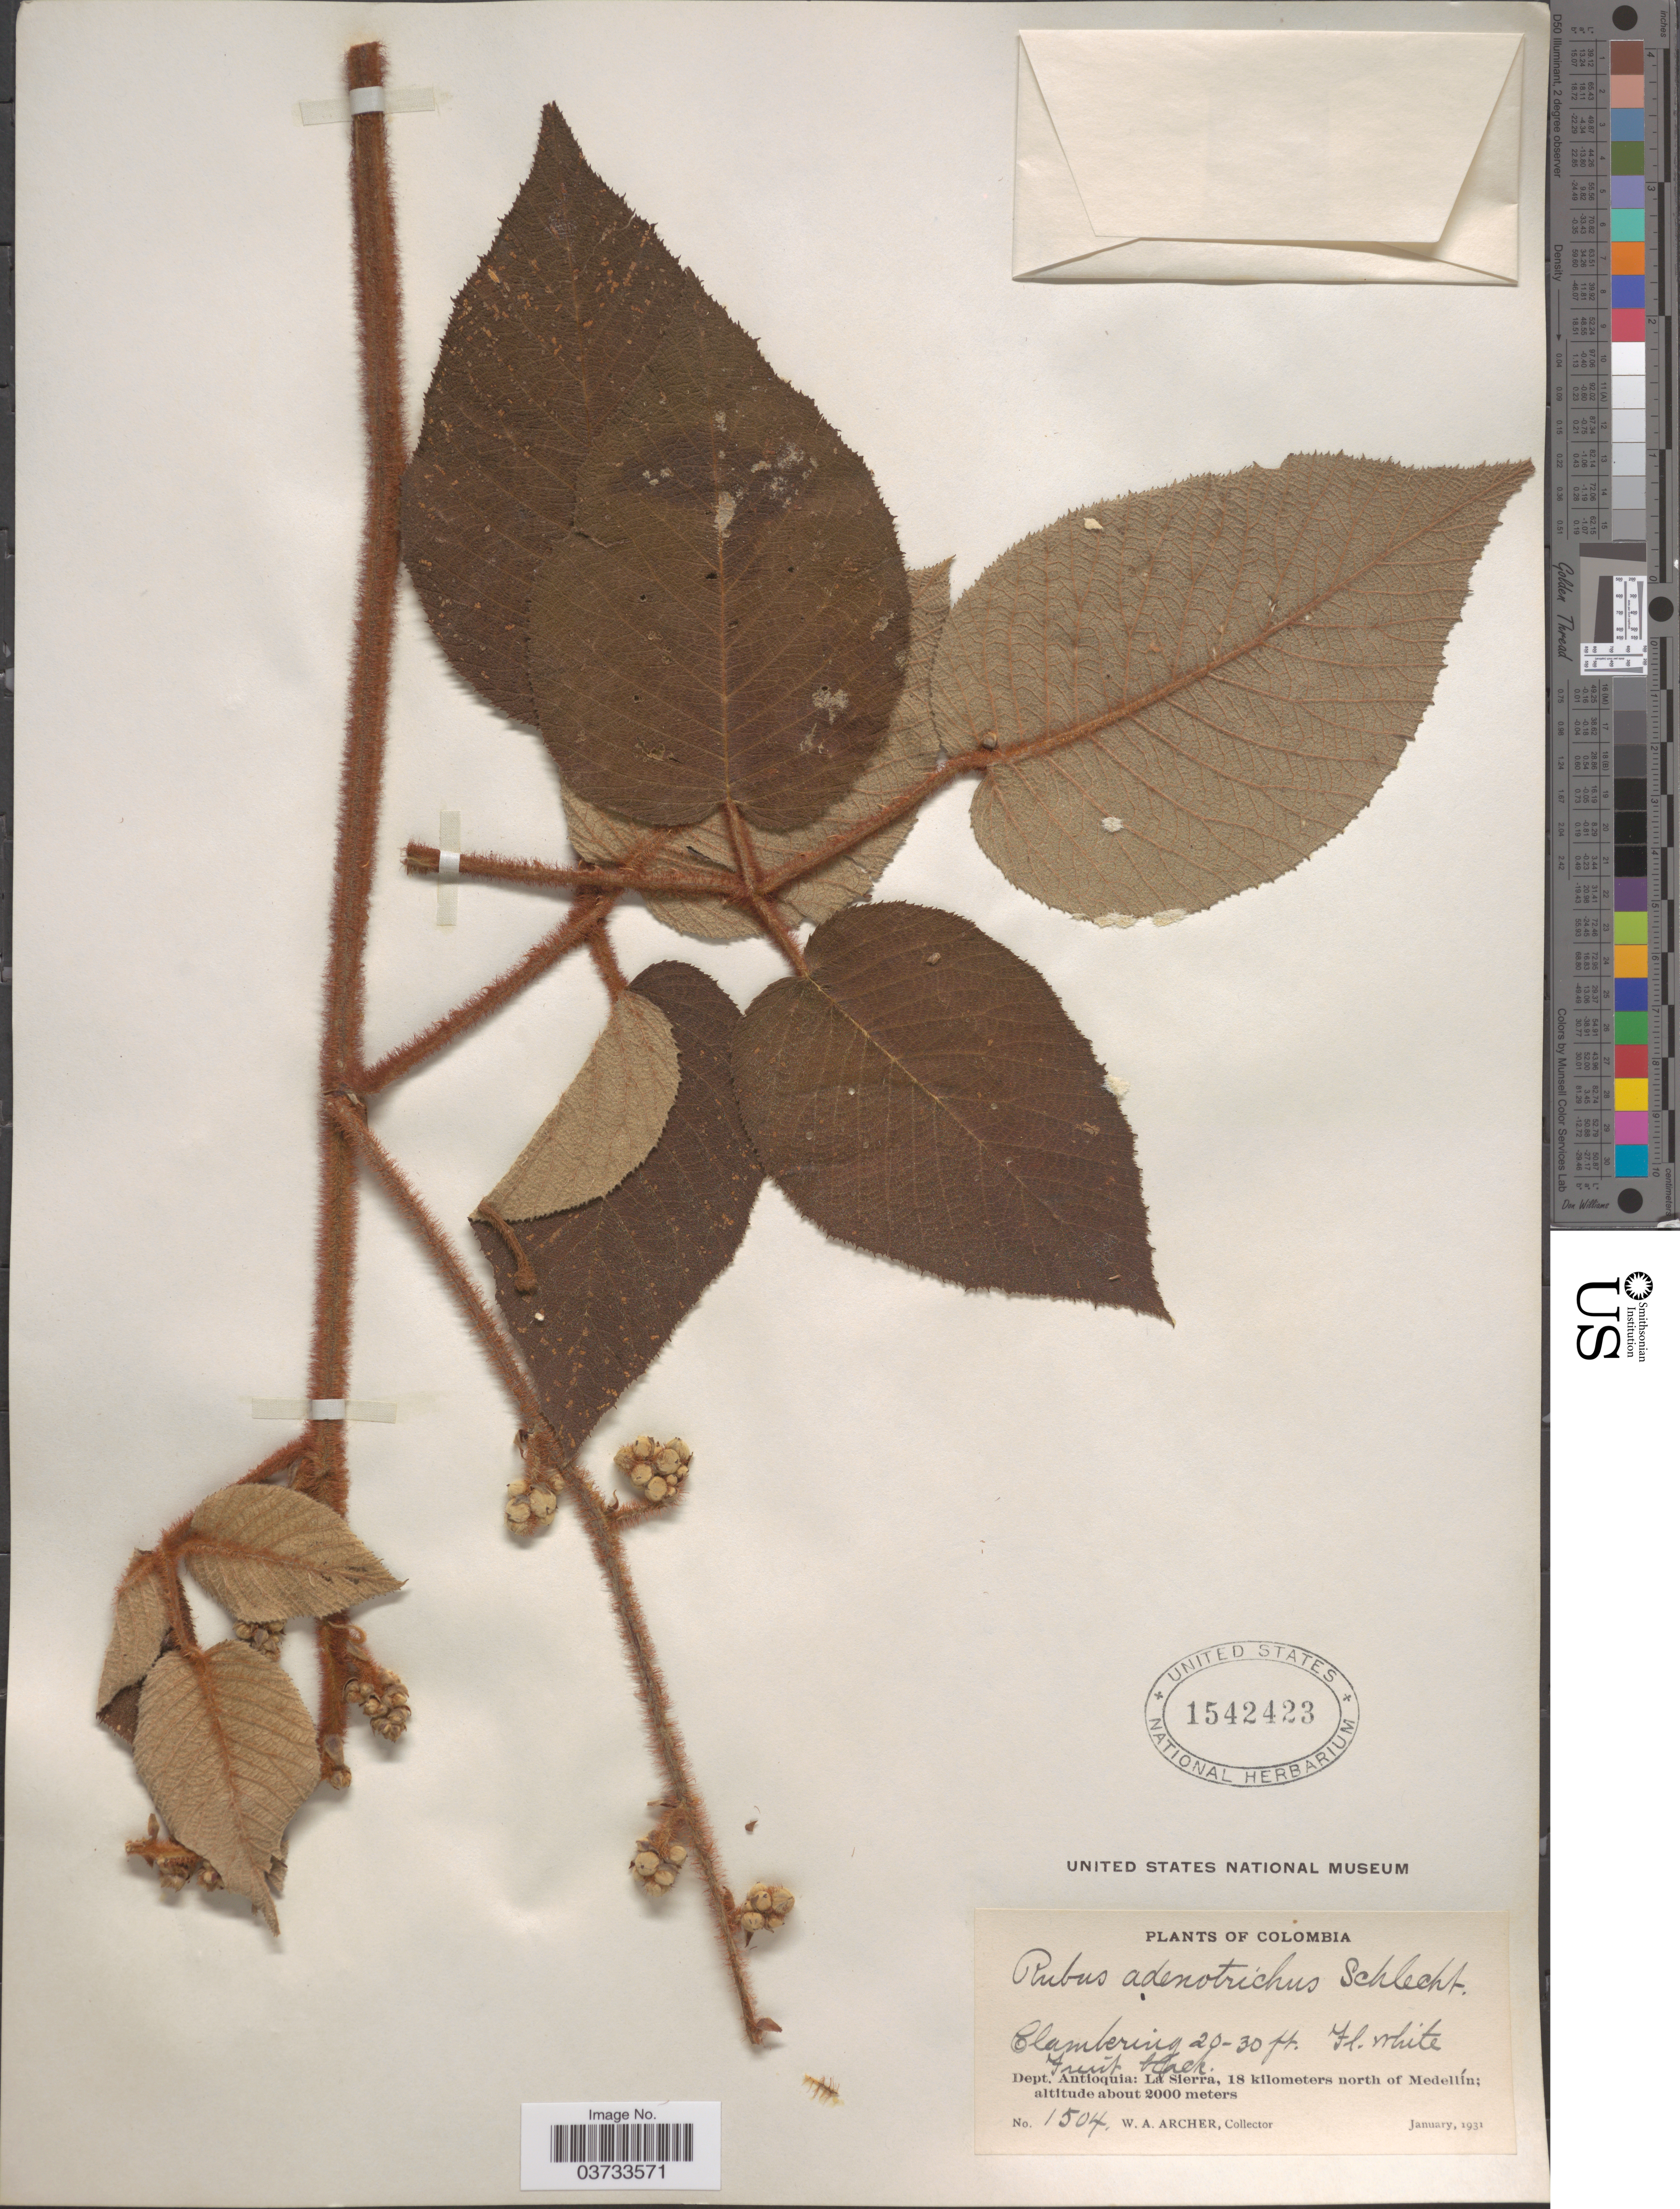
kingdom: Plantae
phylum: Tracheophyta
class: Magnoliopsida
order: Rosales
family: Rosaceae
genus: Rubus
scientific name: Rubus radicans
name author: Cav.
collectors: W. Archer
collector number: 1504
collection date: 1931-01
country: Colombia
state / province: Antioquia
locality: Dept. Antioquia: La Sierra, 18 kilometers north of Medellín.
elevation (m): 2000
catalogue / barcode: US 1542423